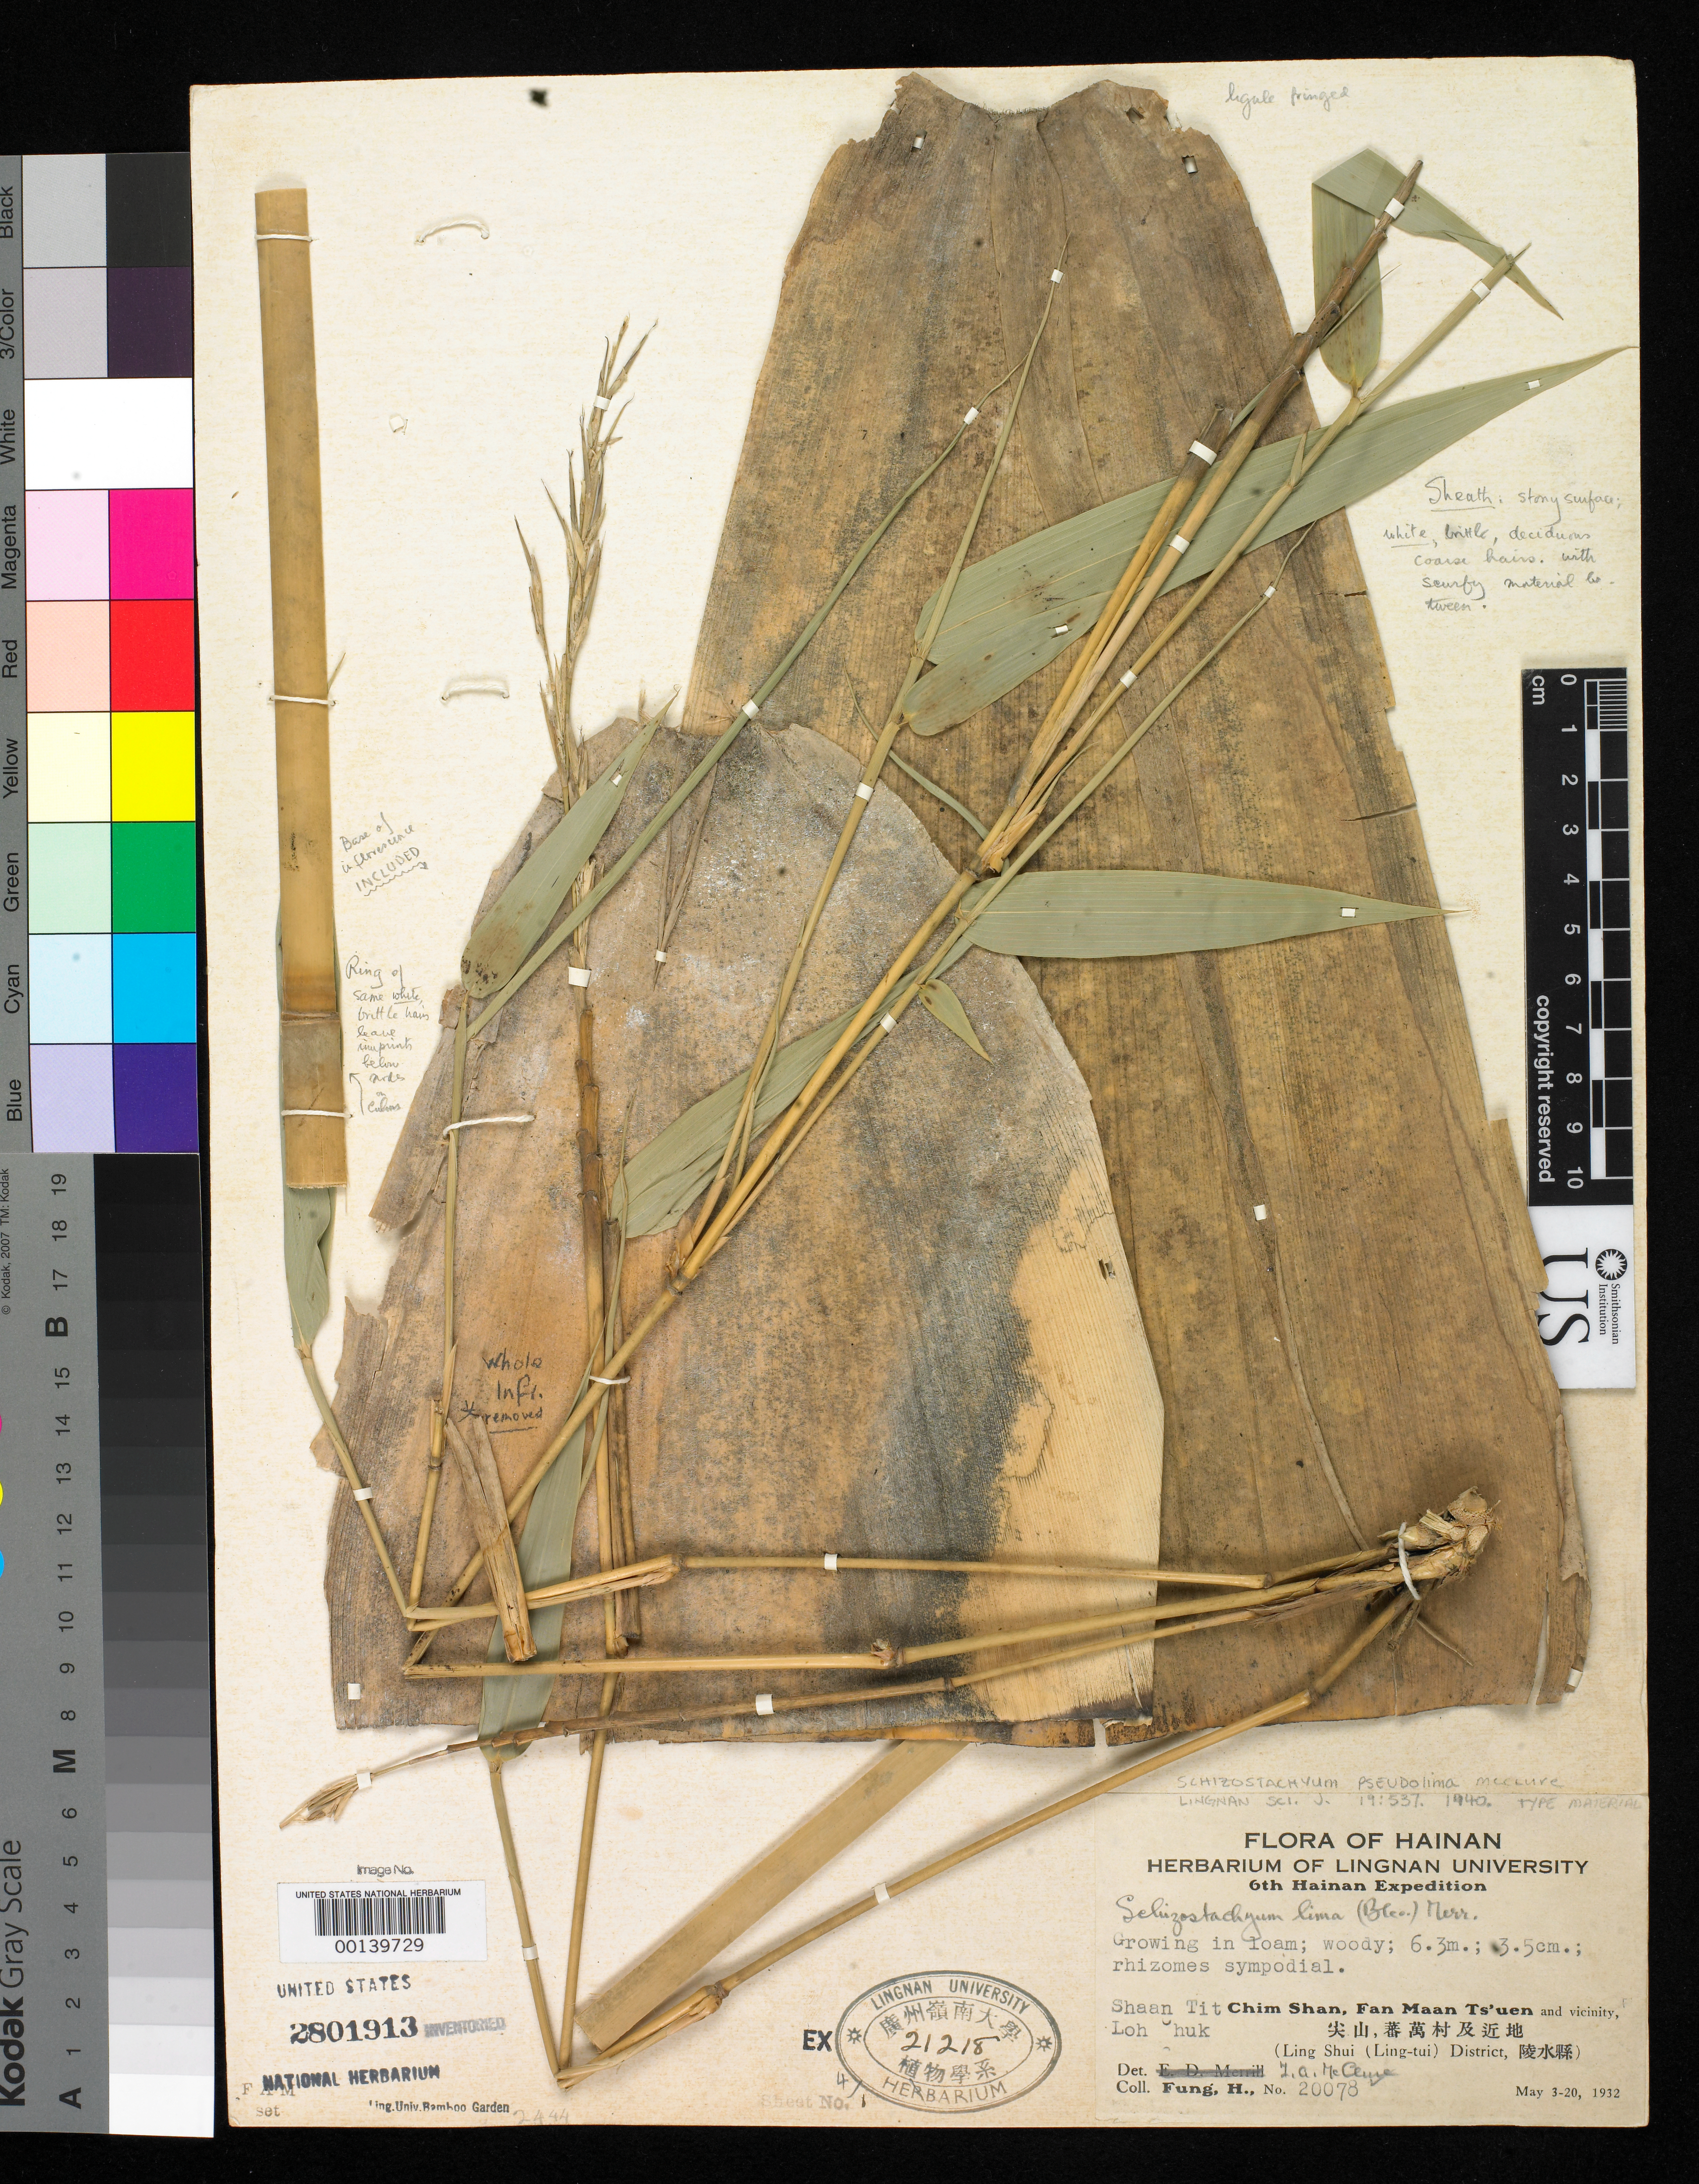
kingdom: Plantae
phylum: Tracheophyta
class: Liliopsida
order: Poales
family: Poaceae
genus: Schizostachyum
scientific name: Schizostachyum pseudolima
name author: McClure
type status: Isotype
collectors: H. L. Fung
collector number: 20078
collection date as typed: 03 May 1932 to 20 May 1932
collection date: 1932-05-03/1932-05-20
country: China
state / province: Hainan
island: Hainan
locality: Chim Shan, Fan Maan Ts'uen.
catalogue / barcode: US 2801913